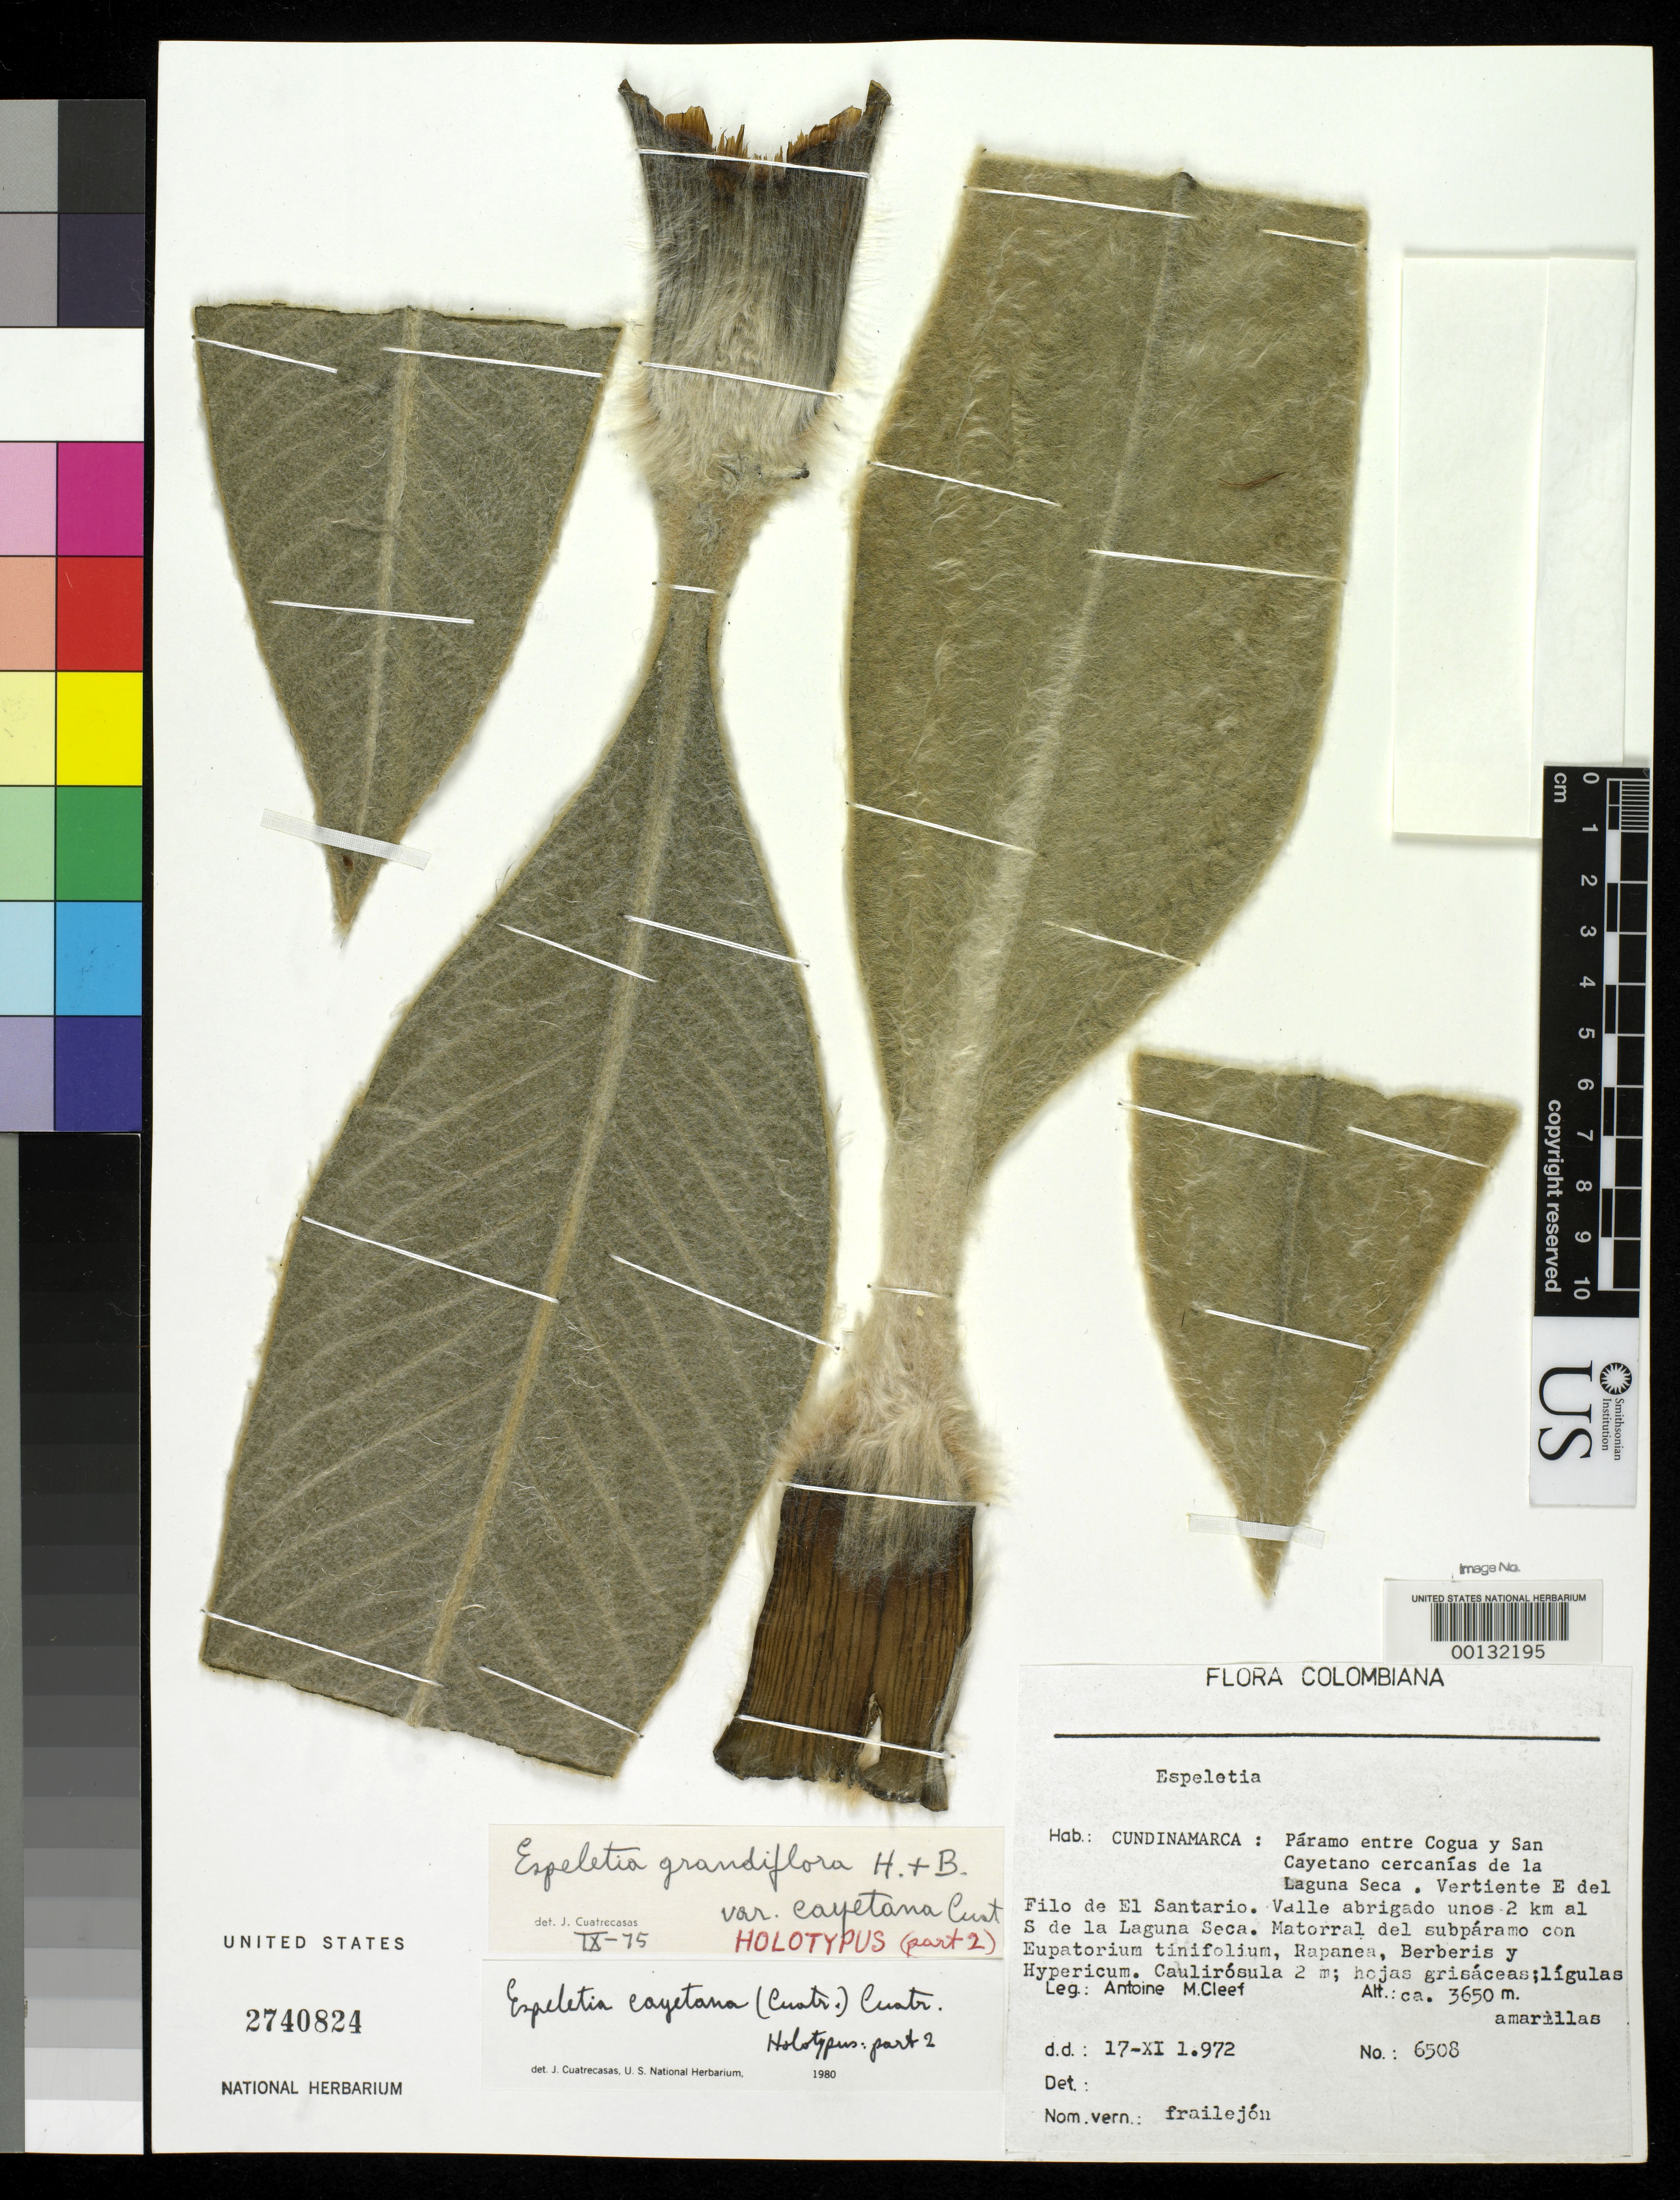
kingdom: Plantae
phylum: Tracheophyta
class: Magnoliopsida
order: Asterales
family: Asteraceae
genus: Espeletia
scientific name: Espeletia grandiflora var. cayetana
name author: Cuatrec.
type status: Holotype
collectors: A. M. Cleef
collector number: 6508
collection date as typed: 17 Nov 1972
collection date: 1972-11-17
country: Colombia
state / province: Cundinamarca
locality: Páramo entre Cogua & San Cayetano Cercanias de la Laguna Seca, Vertiente E del Filo de El SantaRio, 2 km S de la Laguna Seca. [Desert betw. Cogua & San Cayetano, vic. of Laguna Seca (dry lagoon?), slope E of Ed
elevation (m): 3650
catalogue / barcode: US 2740824